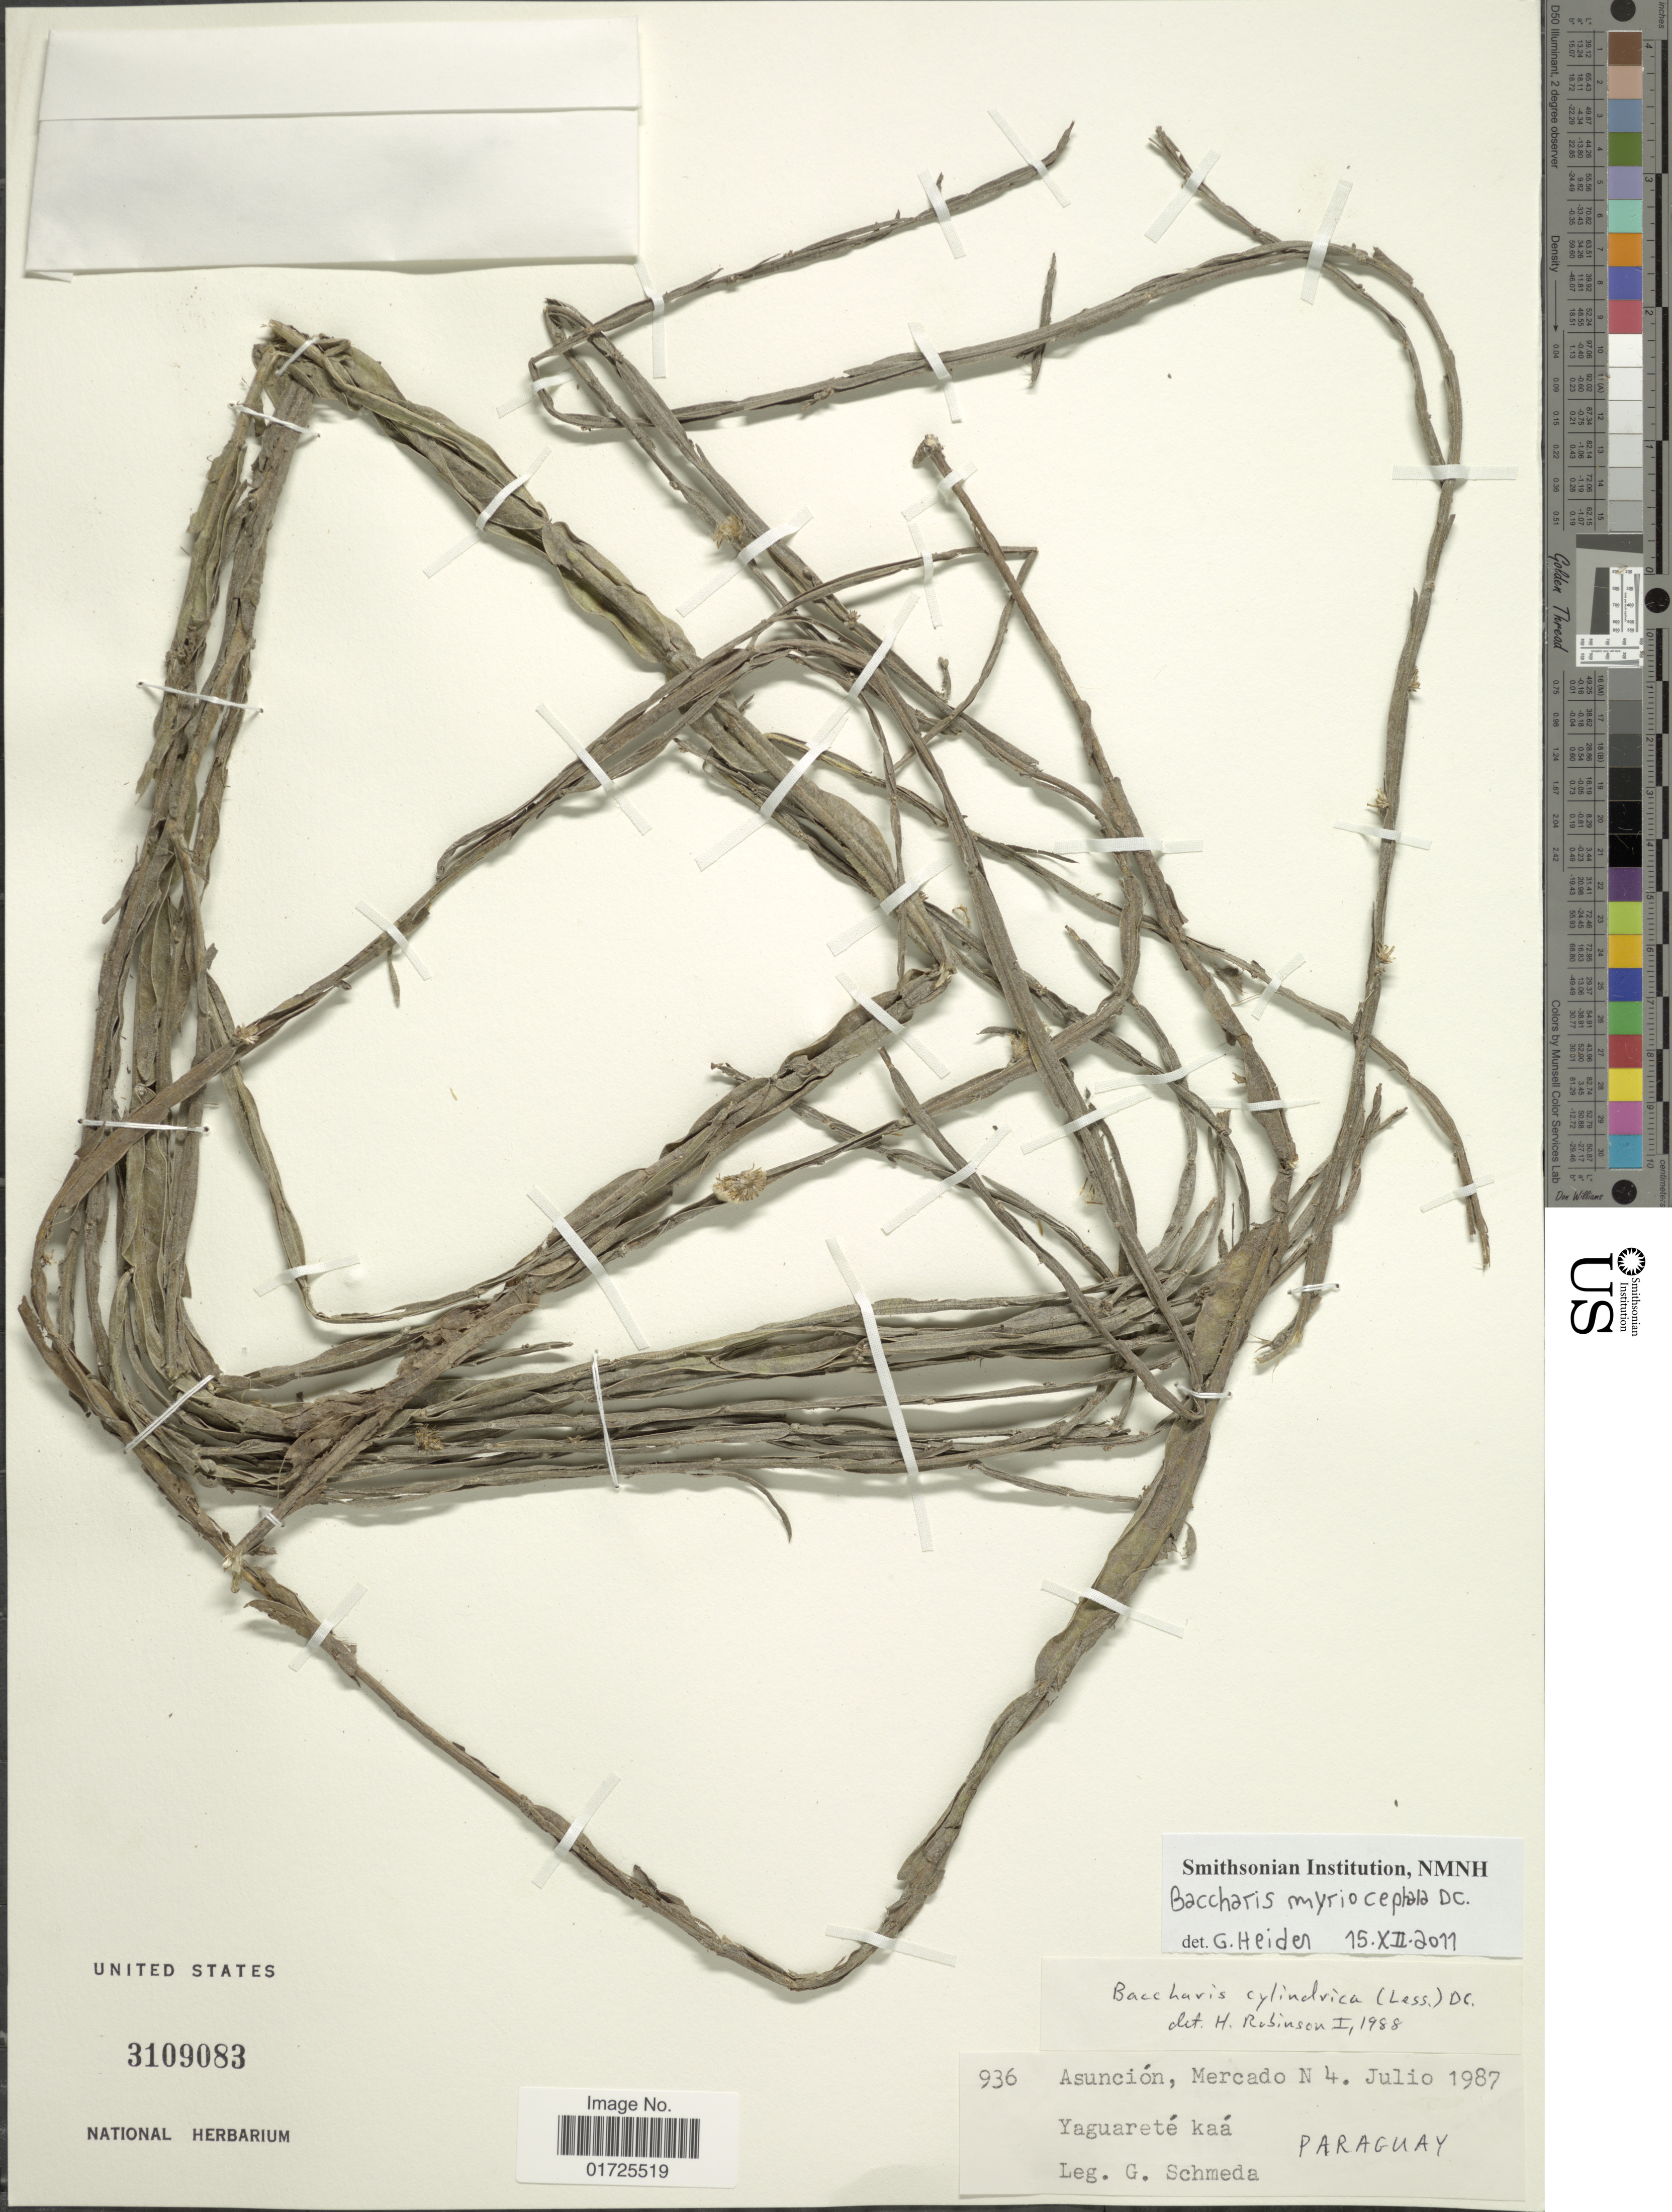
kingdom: Plantae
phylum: Tracheophyta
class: Magnoliopsida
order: Asterales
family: Asteraceae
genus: Baccharis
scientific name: Baccharis myriocephala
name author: DC.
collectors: G. Schmeda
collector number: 936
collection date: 1987-07-04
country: Paraguay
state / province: Asuncion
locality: Asunción, Mercado N. Yaguareté kaá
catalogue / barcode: US 3109083